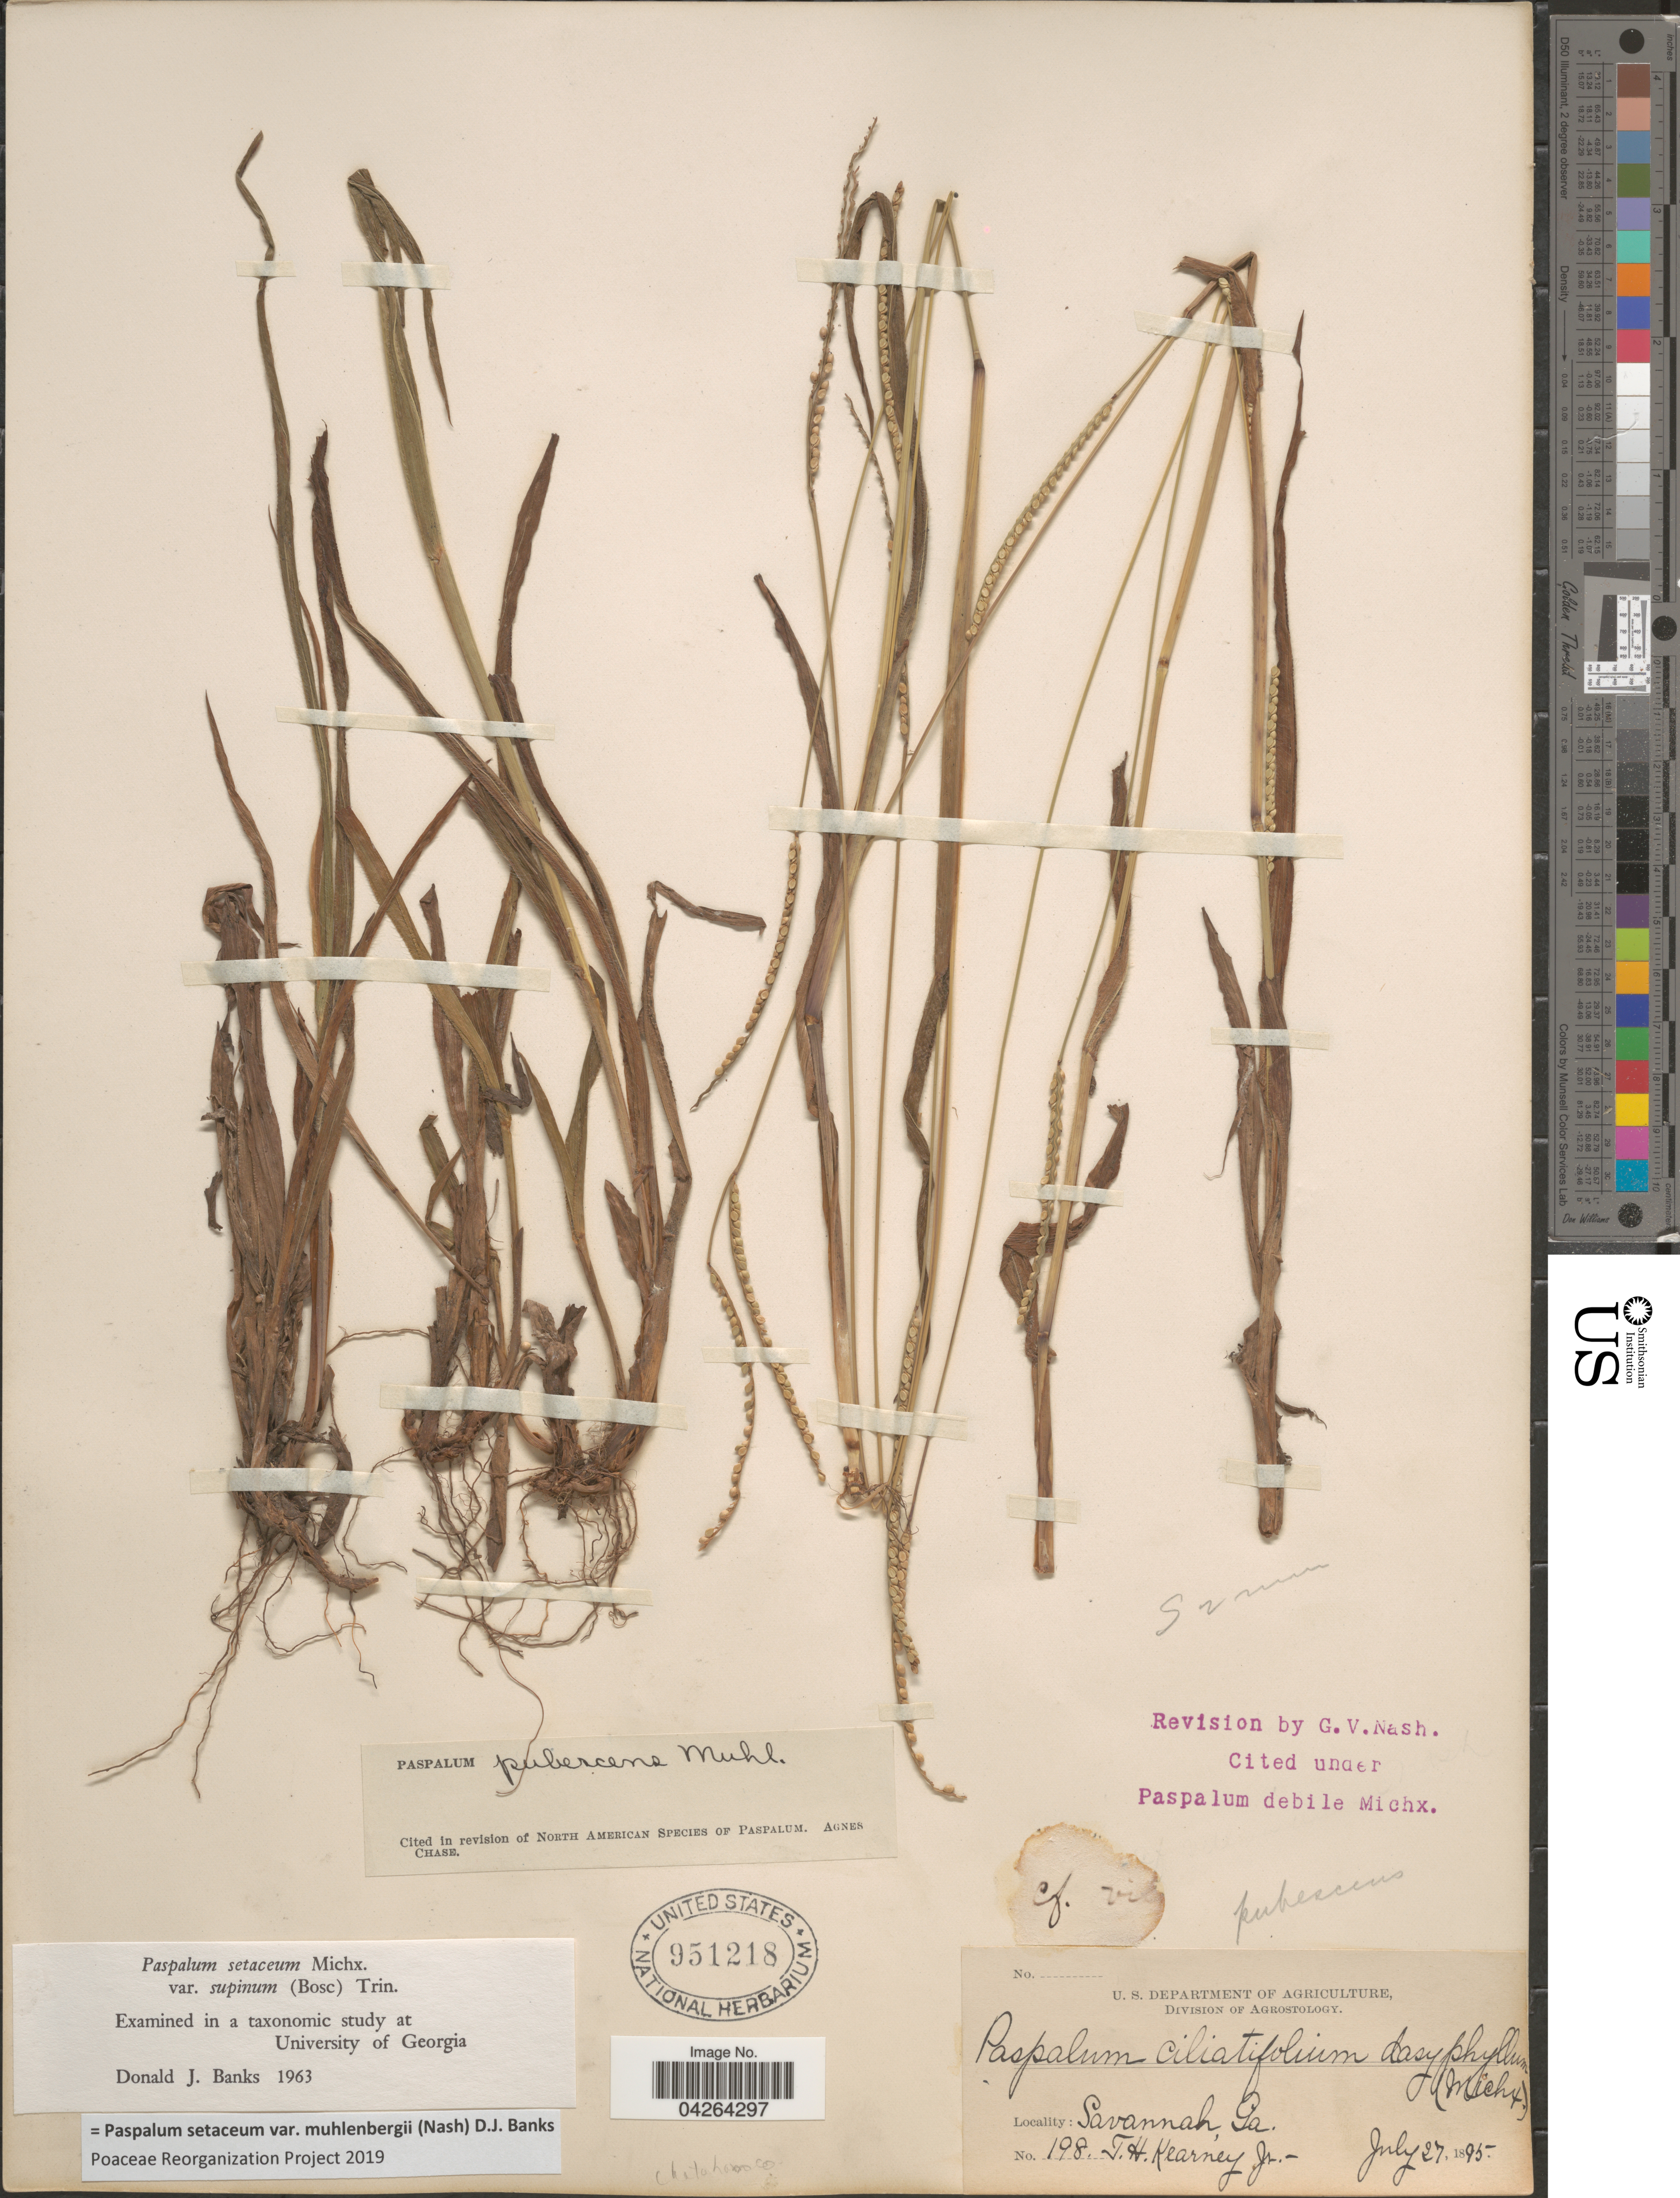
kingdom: Plantae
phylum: Tracheophyta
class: Liliopsida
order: Poales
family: Poaceae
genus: Paspalum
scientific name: Paspalum setaceum var. muhlenbergii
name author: (Nash) D.J. Banks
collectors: T. H. Kearney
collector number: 198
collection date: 1895-07-27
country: United States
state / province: Georgia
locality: Savannah. Chatham Co.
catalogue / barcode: US 951218